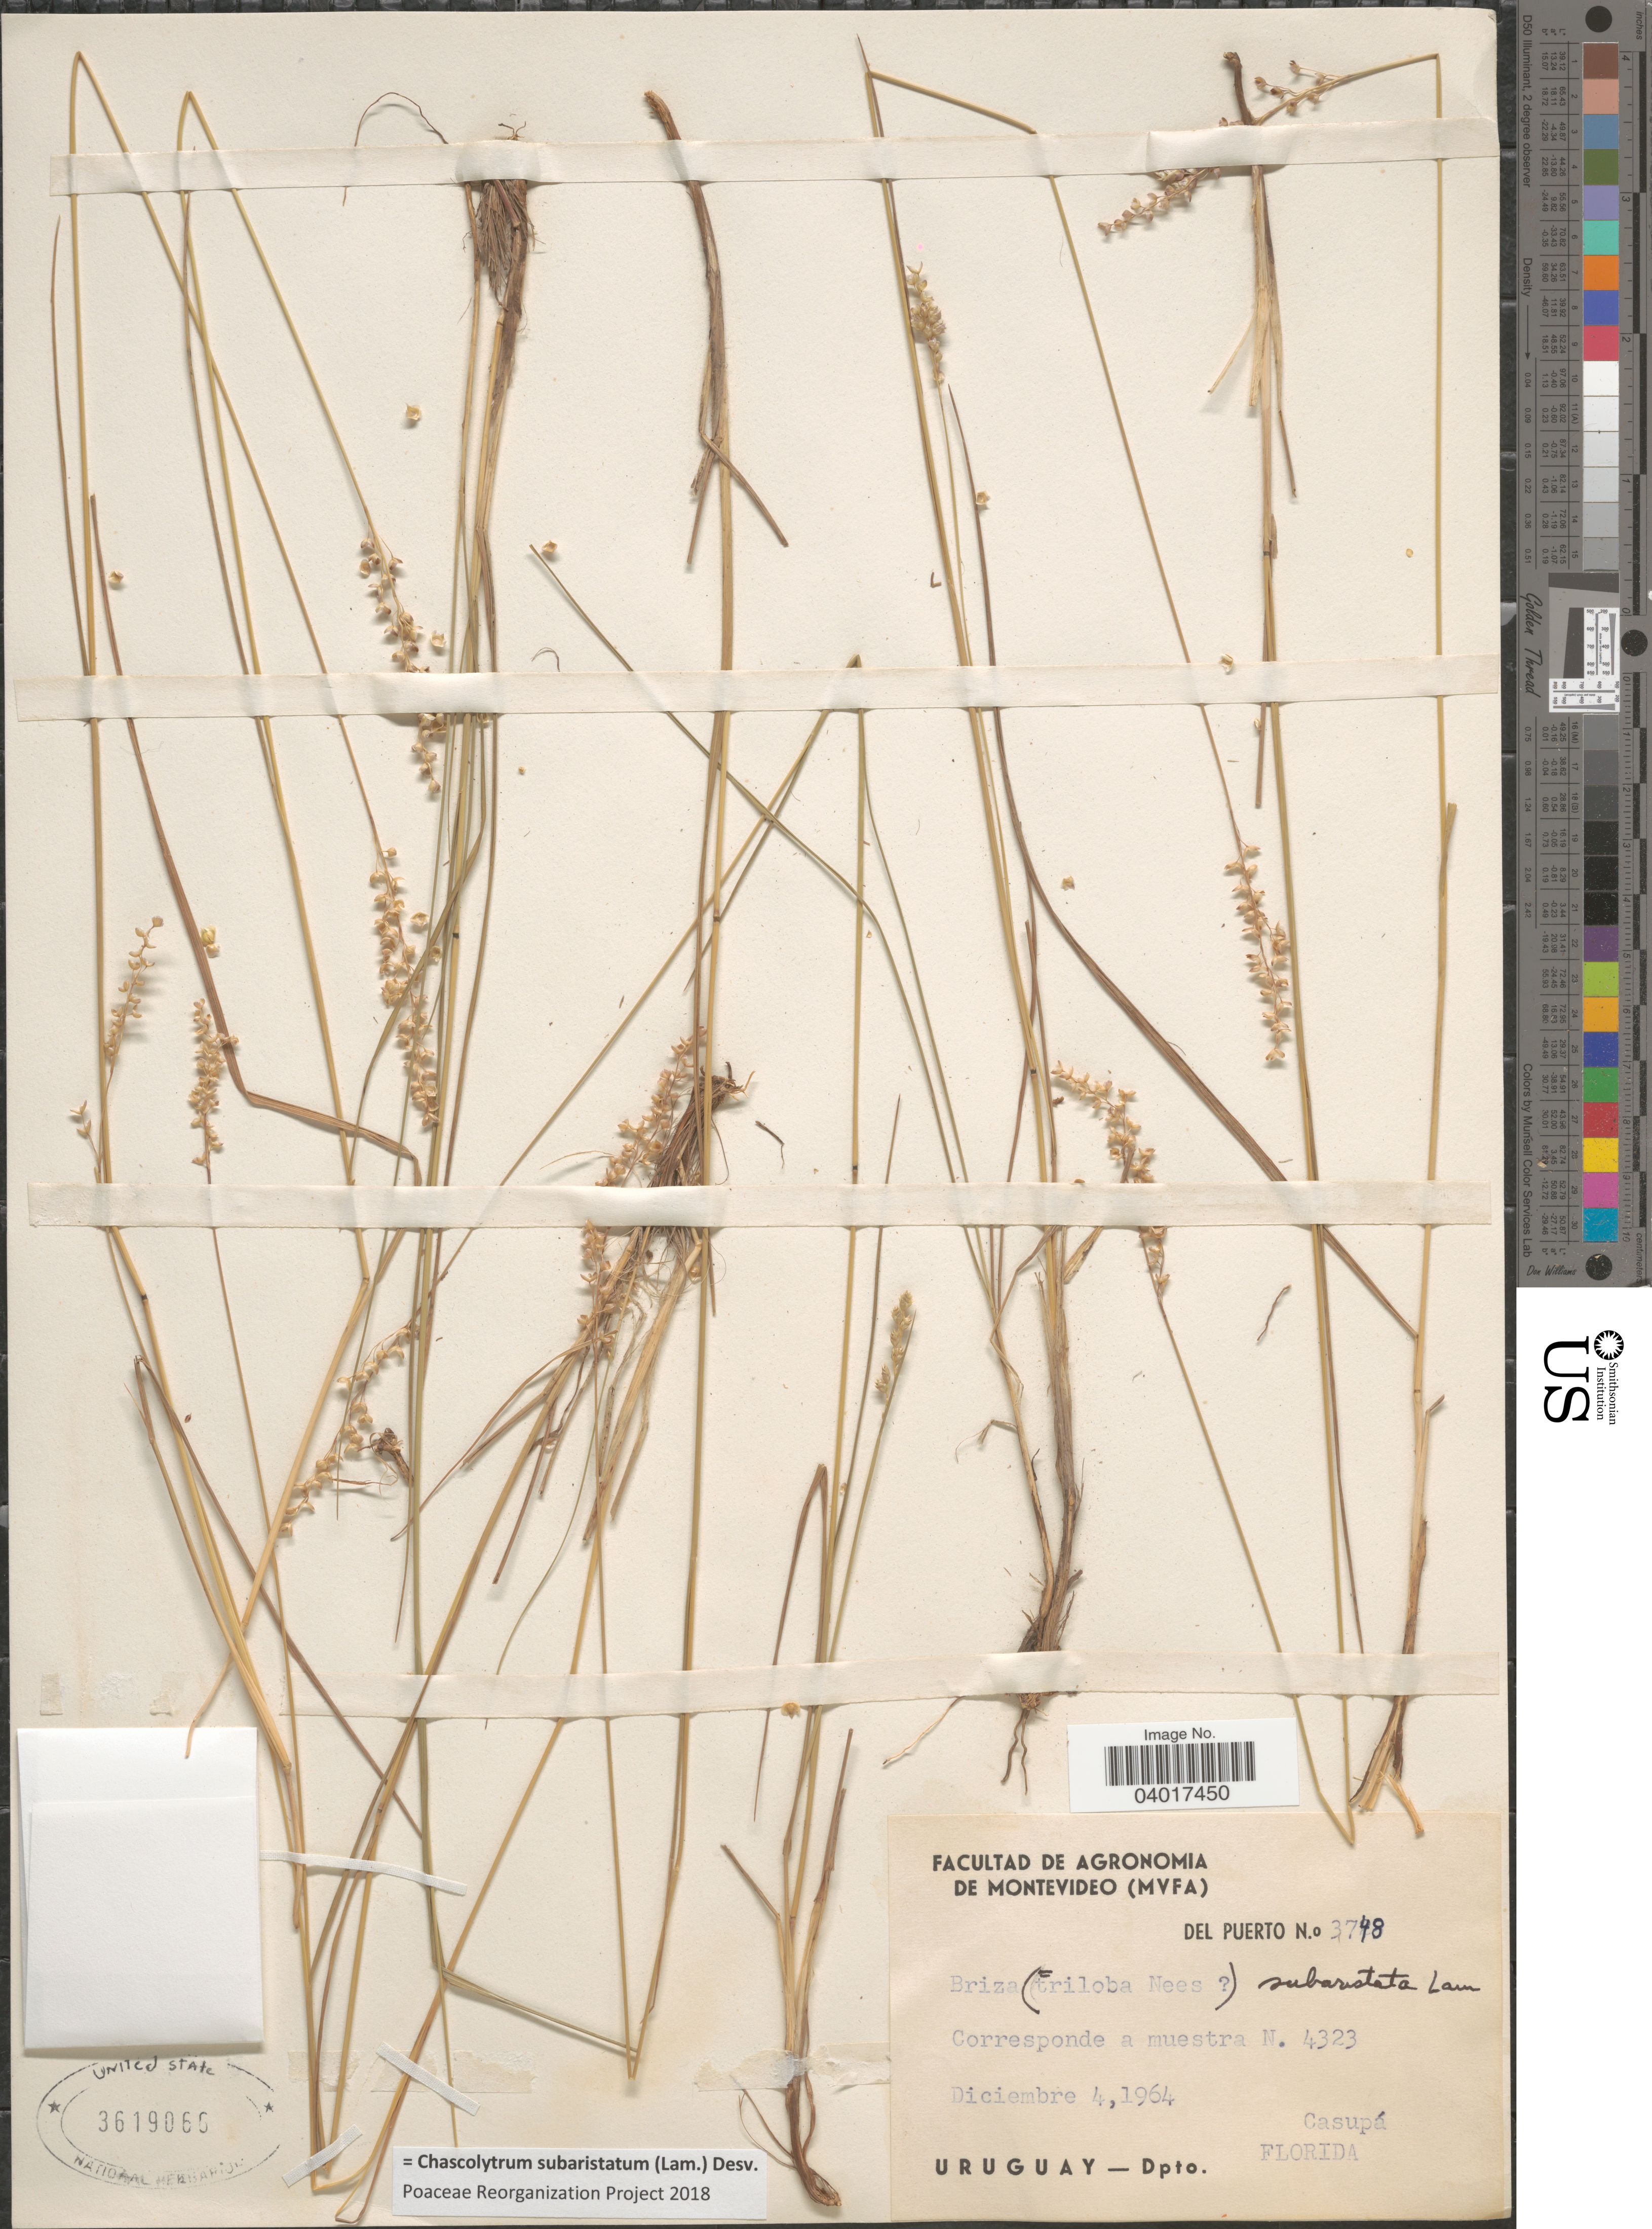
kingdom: Plantae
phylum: Tracheophyta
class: Liliopsida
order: Poales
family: Poaceae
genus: Chascolytrum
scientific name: Chascolytrum subaristatum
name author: (Lam.) Desv.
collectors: Del Puerto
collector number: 3748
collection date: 1964-12-04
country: Uruguay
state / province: Florida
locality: Casupá. Dpto. Florida.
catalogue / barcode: US 3619066